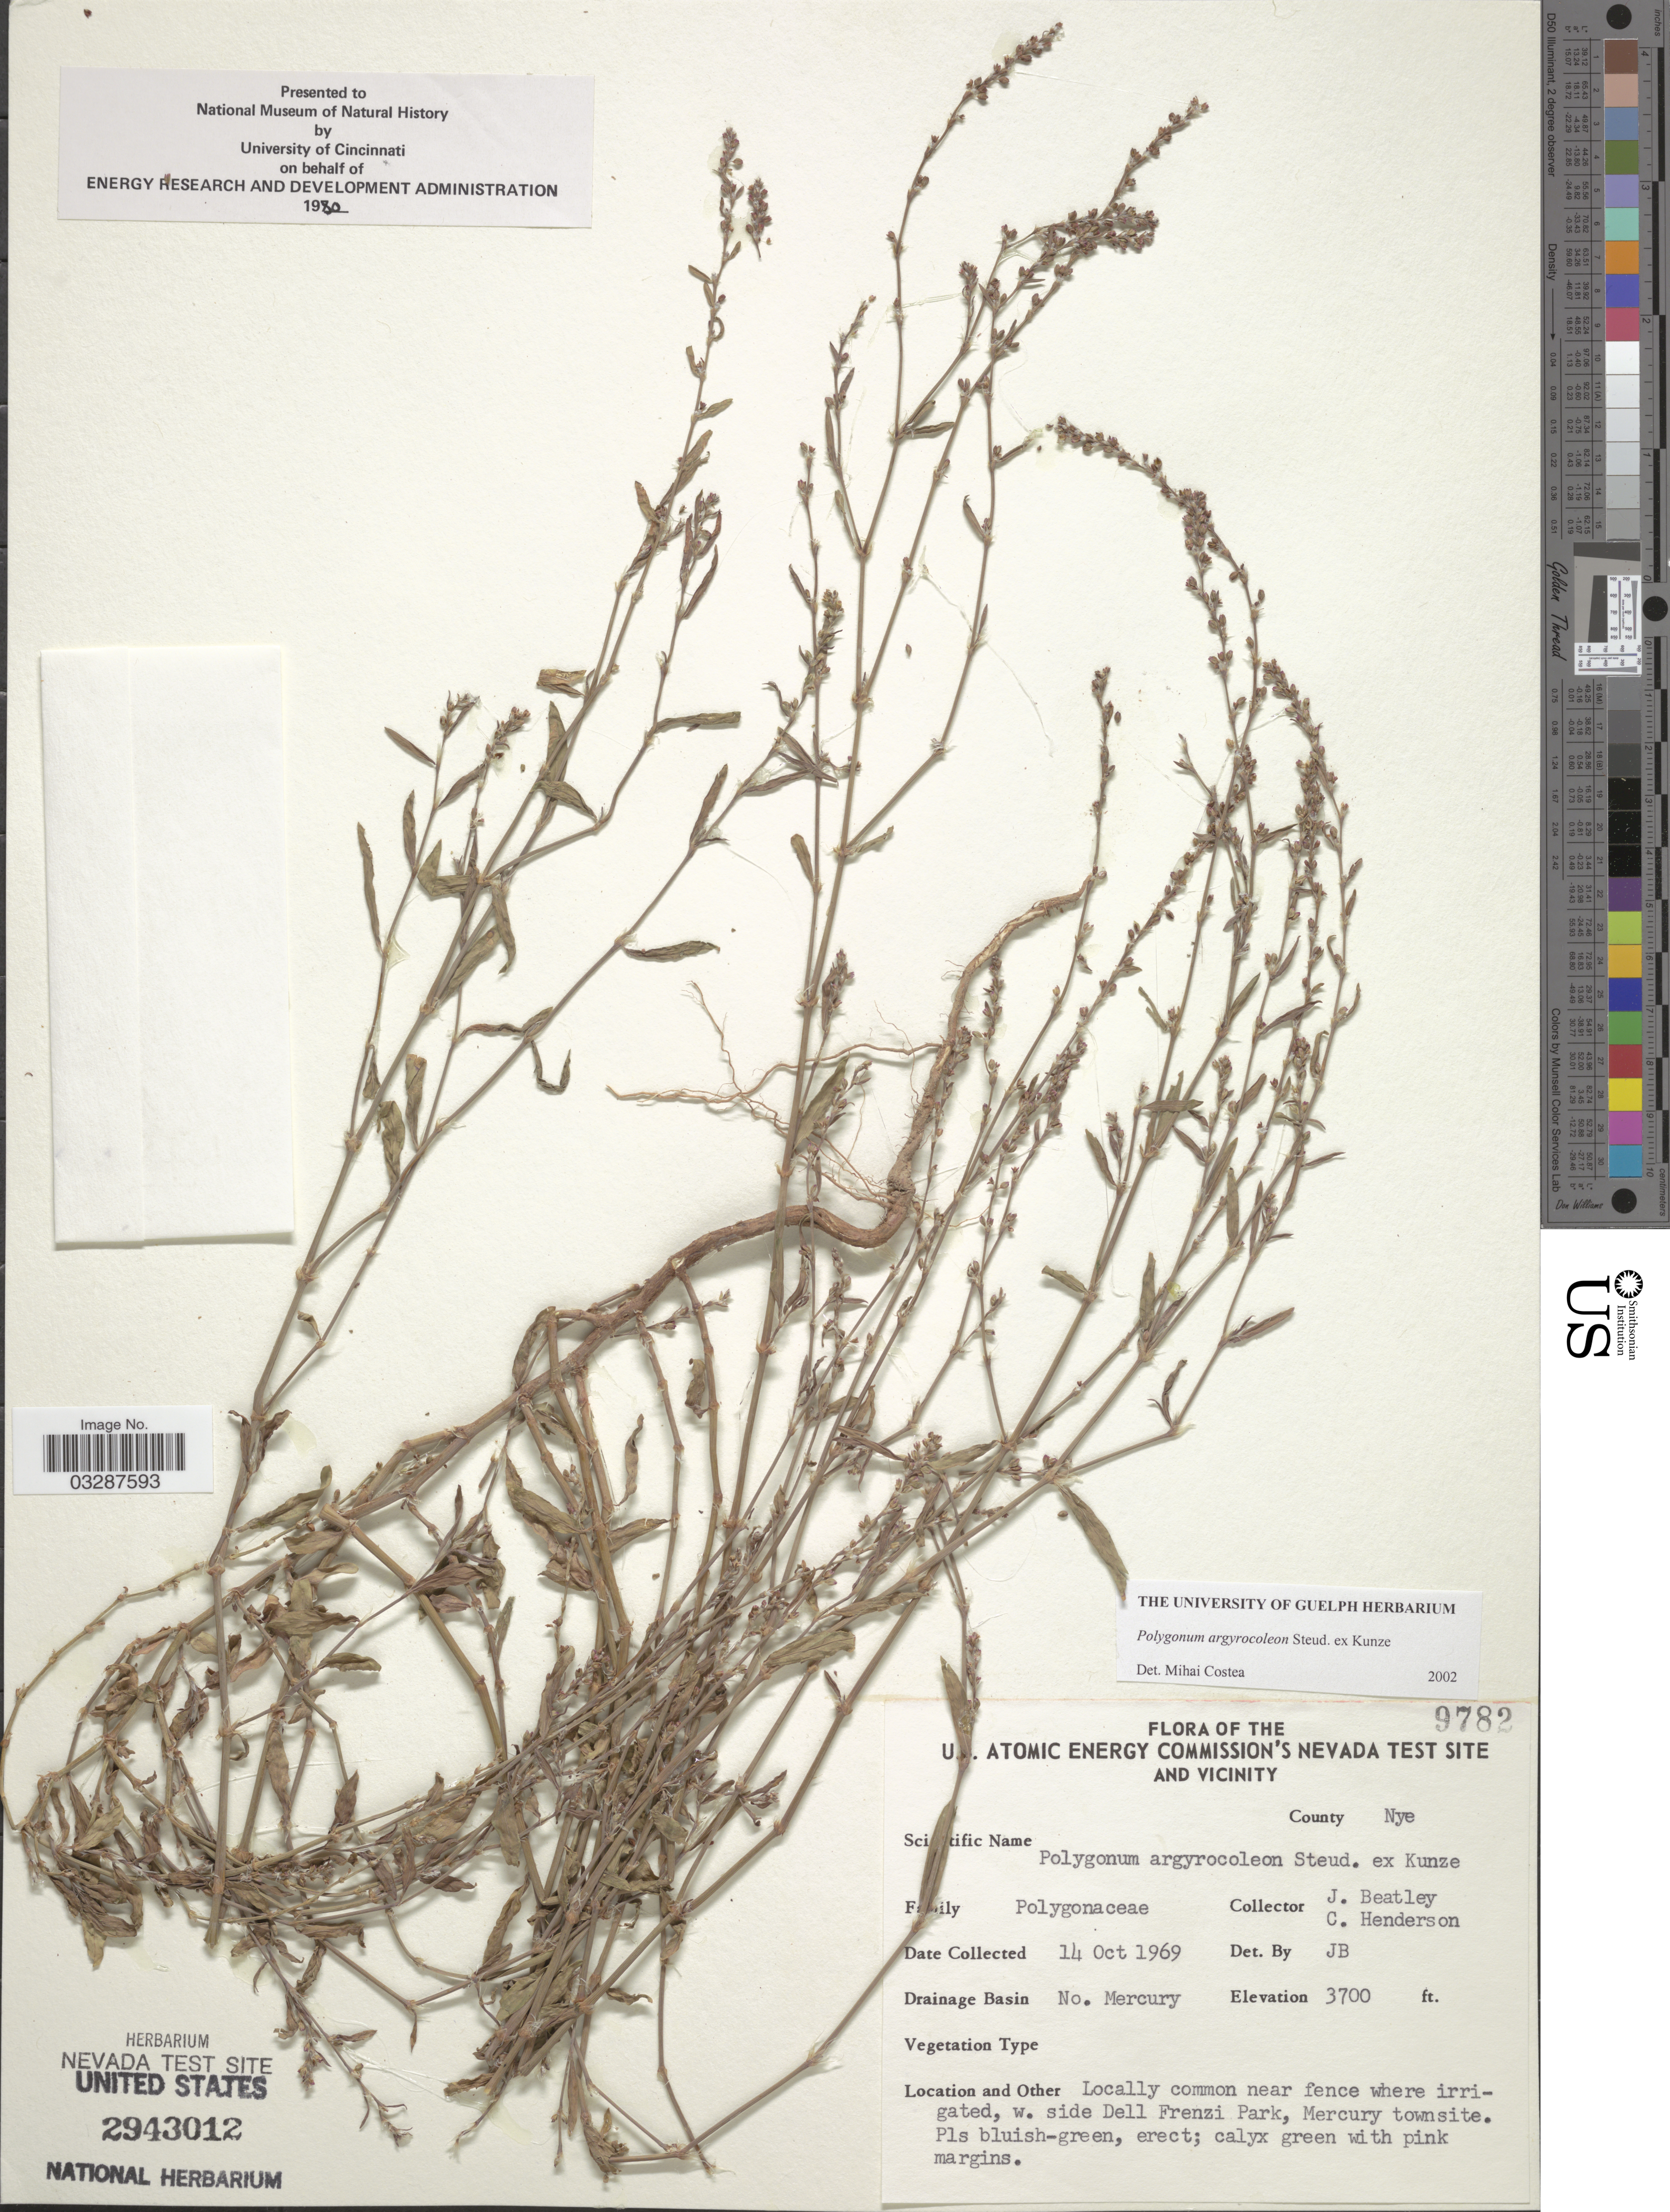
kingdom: Plantae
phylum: Tracheophyta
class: Magnoliopsida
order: Caryophyllales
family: Polygonaceae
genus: Polygonum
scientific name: Polygonum argyrocoleon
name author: Steud. ex Kunze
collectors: J. C. Beatley & C. Henderson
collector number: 9782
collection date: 1969-10-14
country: United States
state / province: Nevada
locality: The U.S. Atomic Energy Commission's Nevada Test Site and Vicinity. County Nye. Drainage Basin No. Mercury. W. side Dell Frenzi Park, Mercury townsite.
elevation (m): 1128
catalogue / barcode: US 2943012